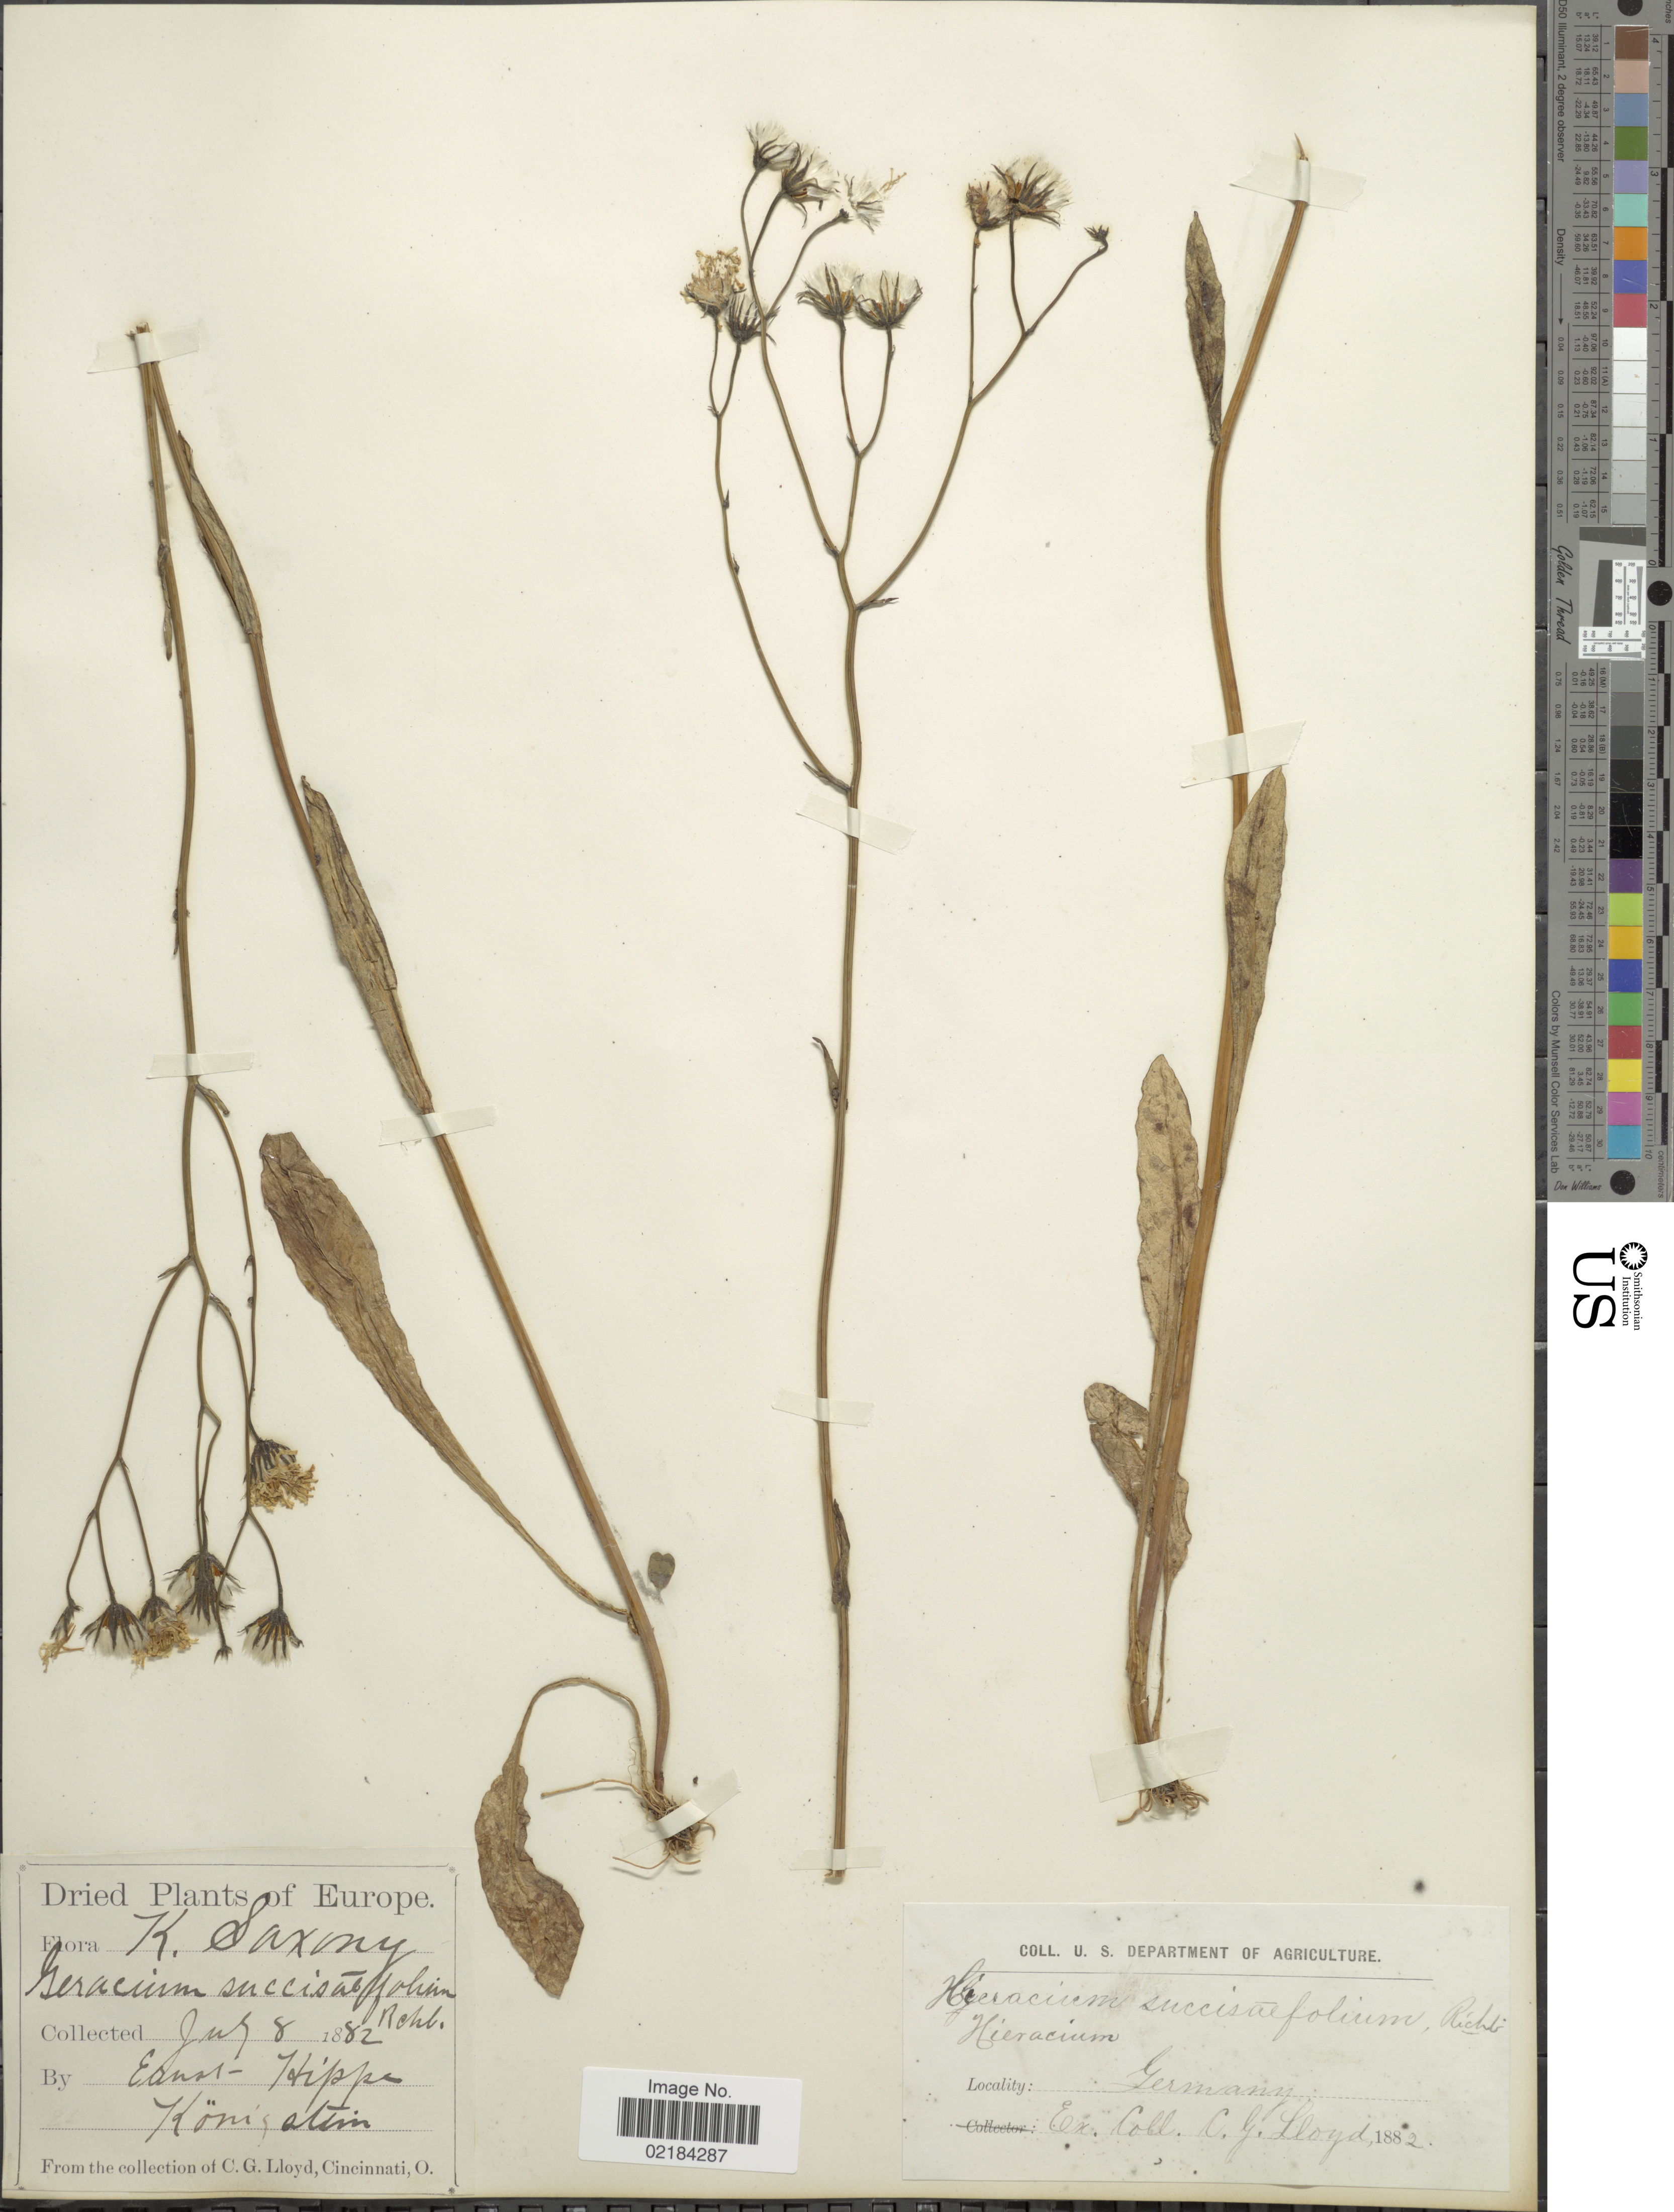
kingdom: Plantae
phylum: Tracheophyta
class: Magnoliopsida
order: Asterales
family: Asteraceae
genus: Crepis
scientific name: Crepis mollis subsp. succisifolia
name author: (All.) Dostál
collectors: E. Hippe & C. G. Lloyd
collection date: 1882-07-08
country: Germany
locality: K. Saxony. Germany